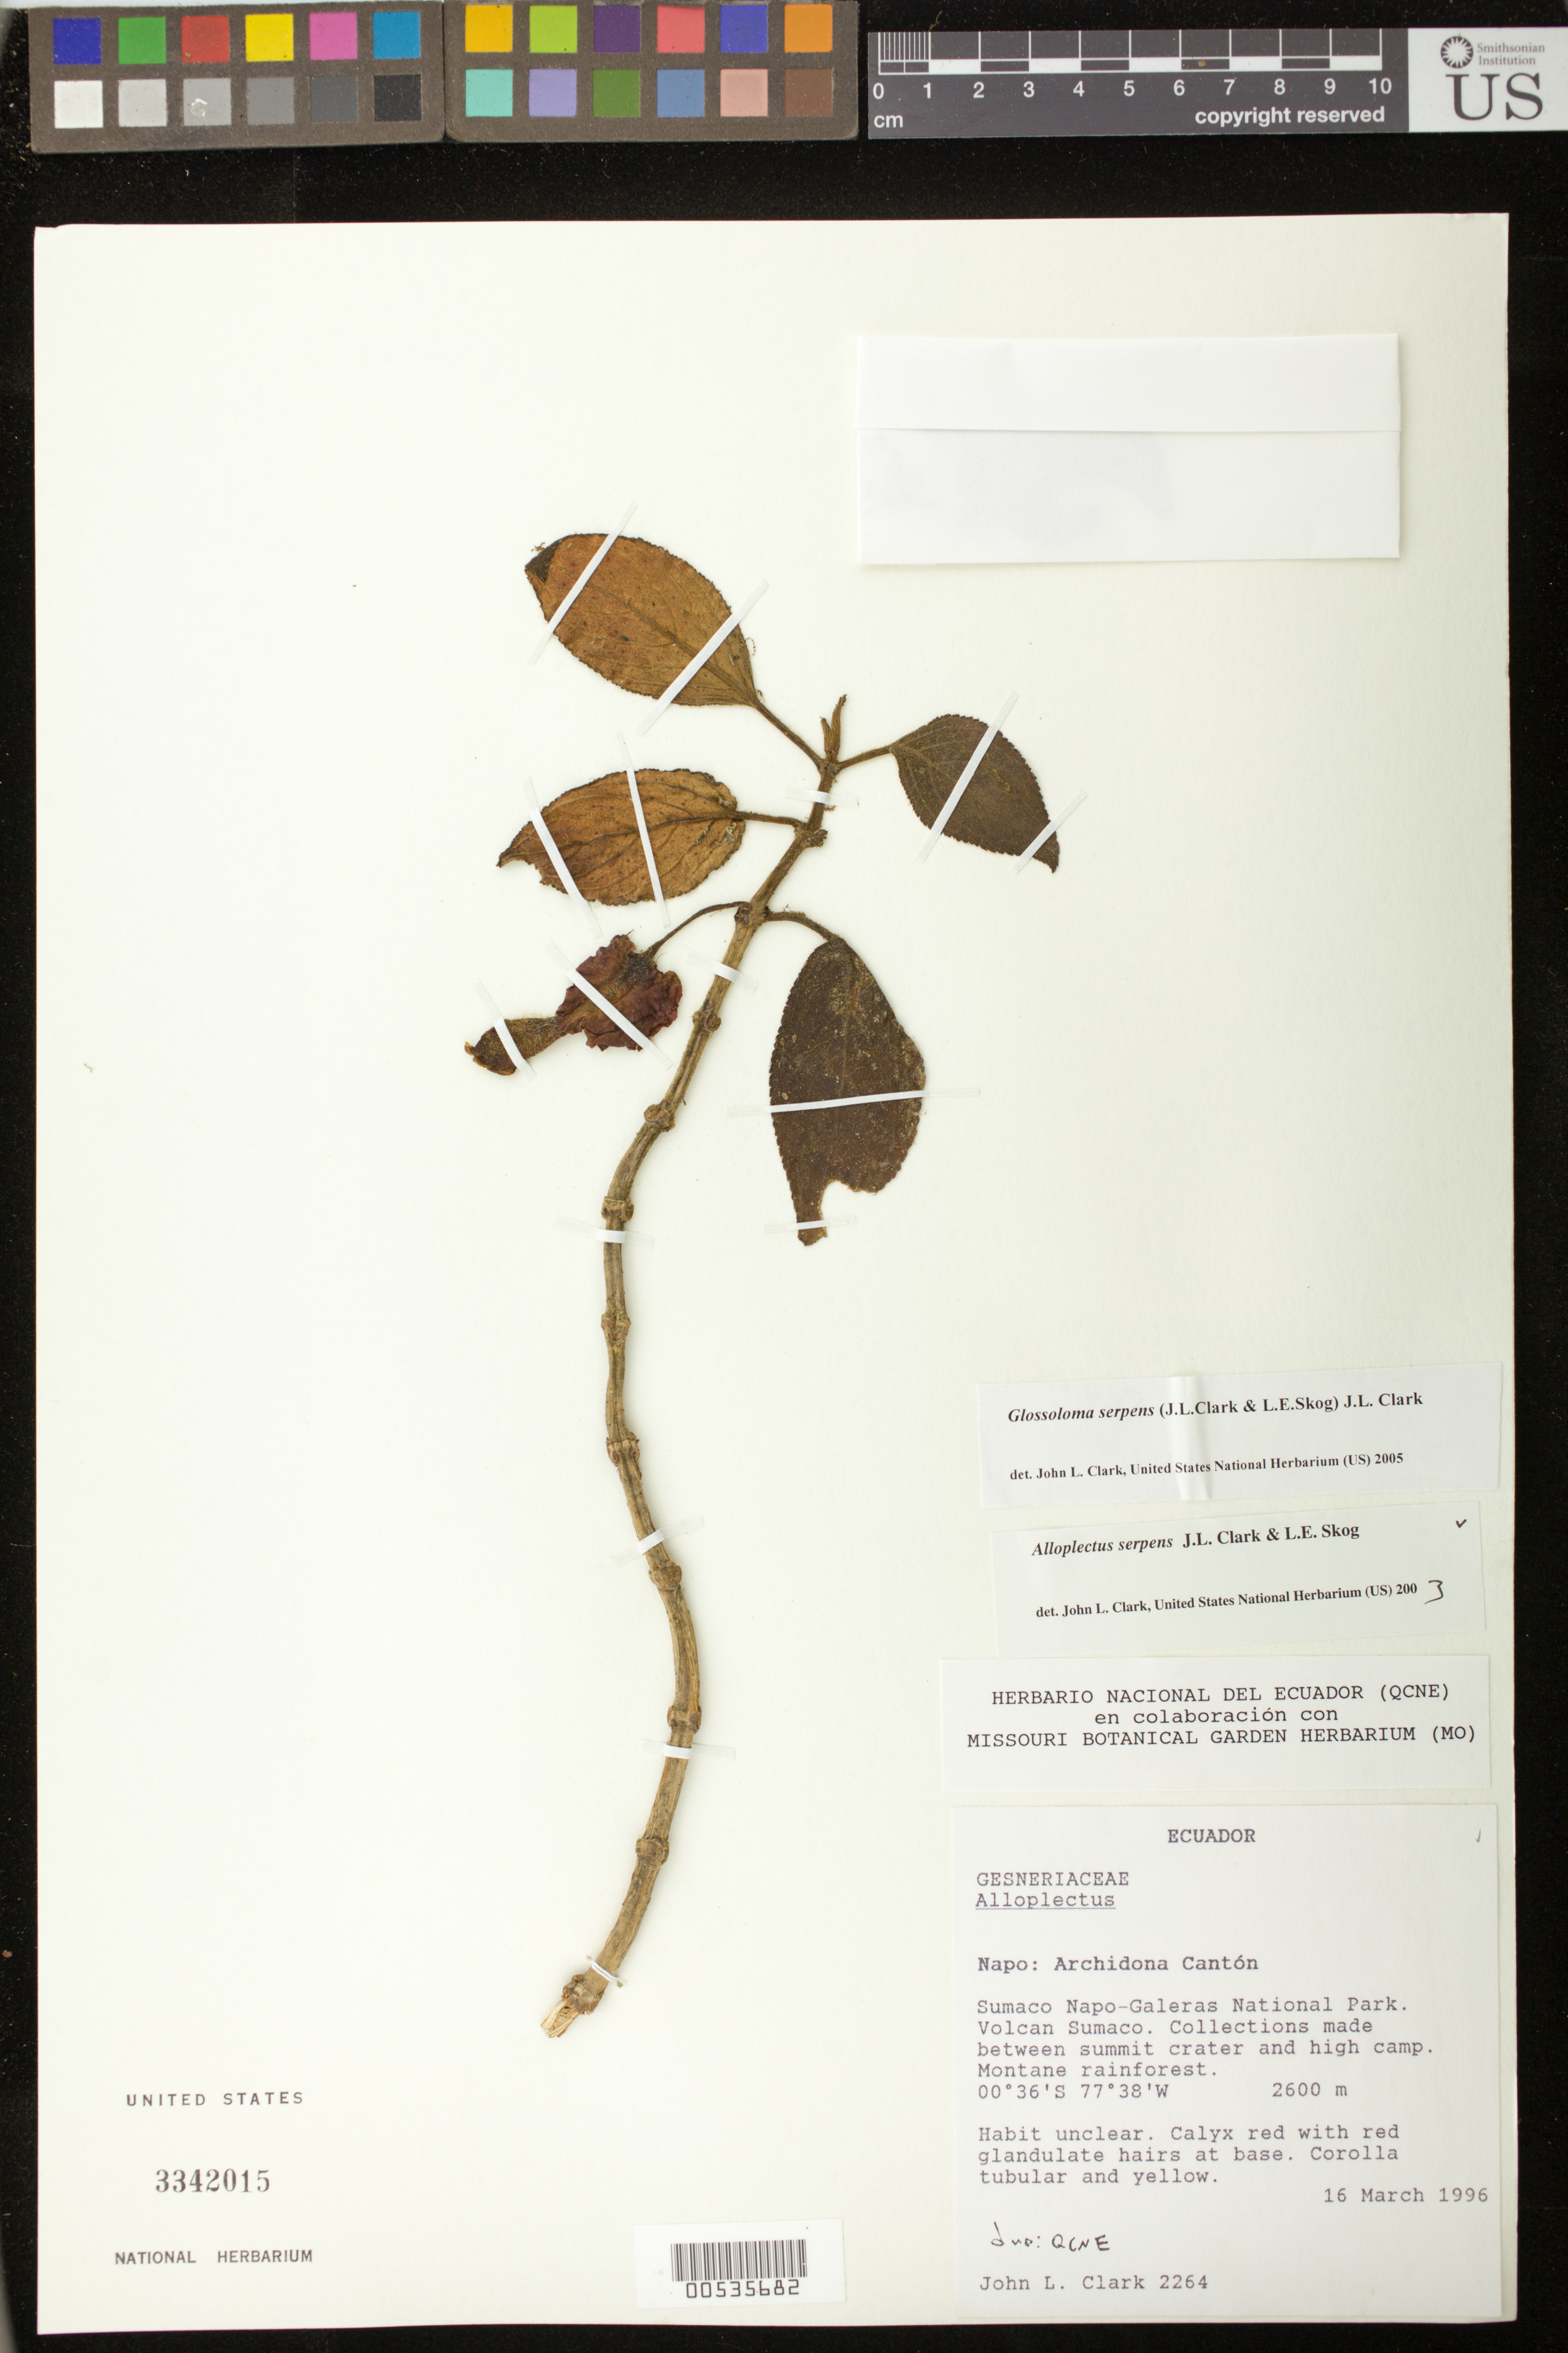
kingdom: Plantae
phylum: Tracheophyta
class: Magnoliopsida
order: Lamiales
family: Gesneriaceae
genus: Glossoloma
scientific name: Glossoloma serpens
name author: (J.L. Clark & L.E. Skog) J.L. Clark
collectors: J. L. Clark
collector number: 2264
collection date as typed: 16 Mar 1996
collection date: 1996-03-16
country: Ecuador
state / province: Napo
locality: Archidona Cantón. Sumaco Napo-Galeras National Park, Volcan Sumaco, between summit crater and high camp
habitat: Montane rainforest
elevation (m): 2600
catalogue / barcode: US 3342015